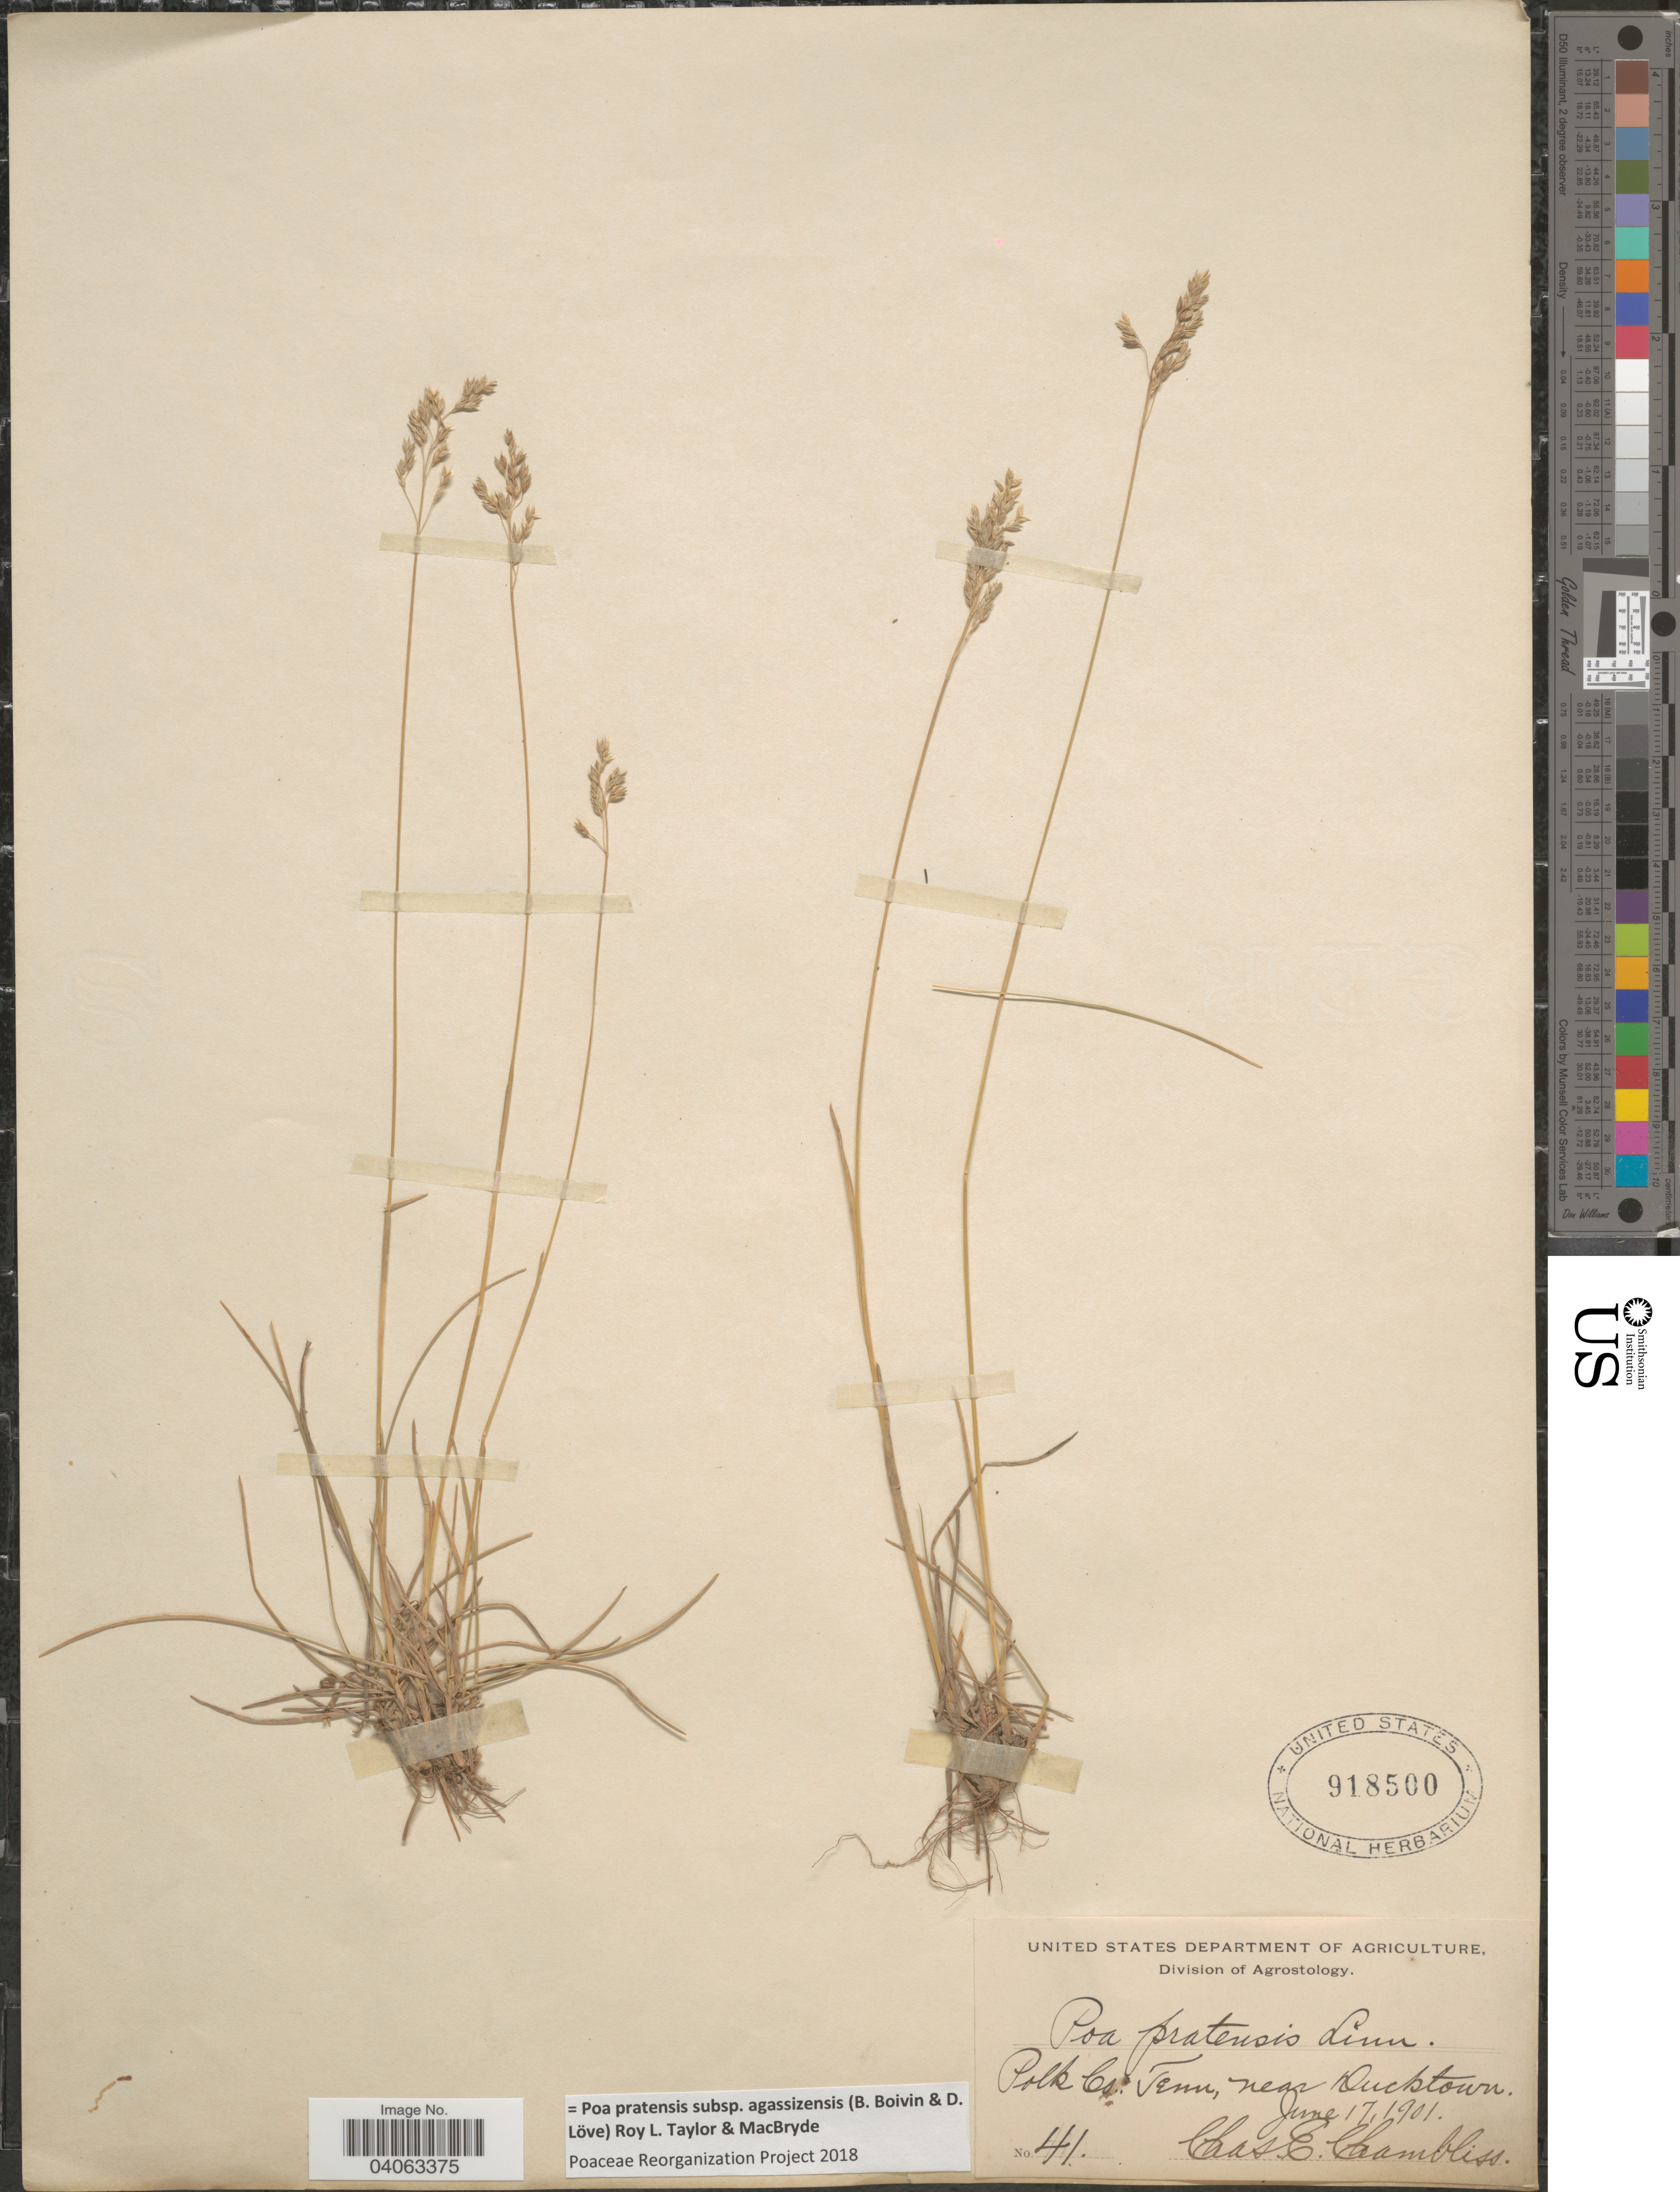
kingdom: Plantae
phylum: Tracheophyta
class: Liliopsida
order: Poales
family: Poaceae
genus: Poa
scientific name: Poa pratensis subsp. agassizensis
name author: (B. Boivin & D. Löve) Roy L. Taylor & MacBryde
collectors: C. Chambliss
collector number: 41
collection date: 1901-06-17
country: United States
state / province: Tennessee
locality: Polk Co., near Ducktown.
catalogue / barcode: US 918500